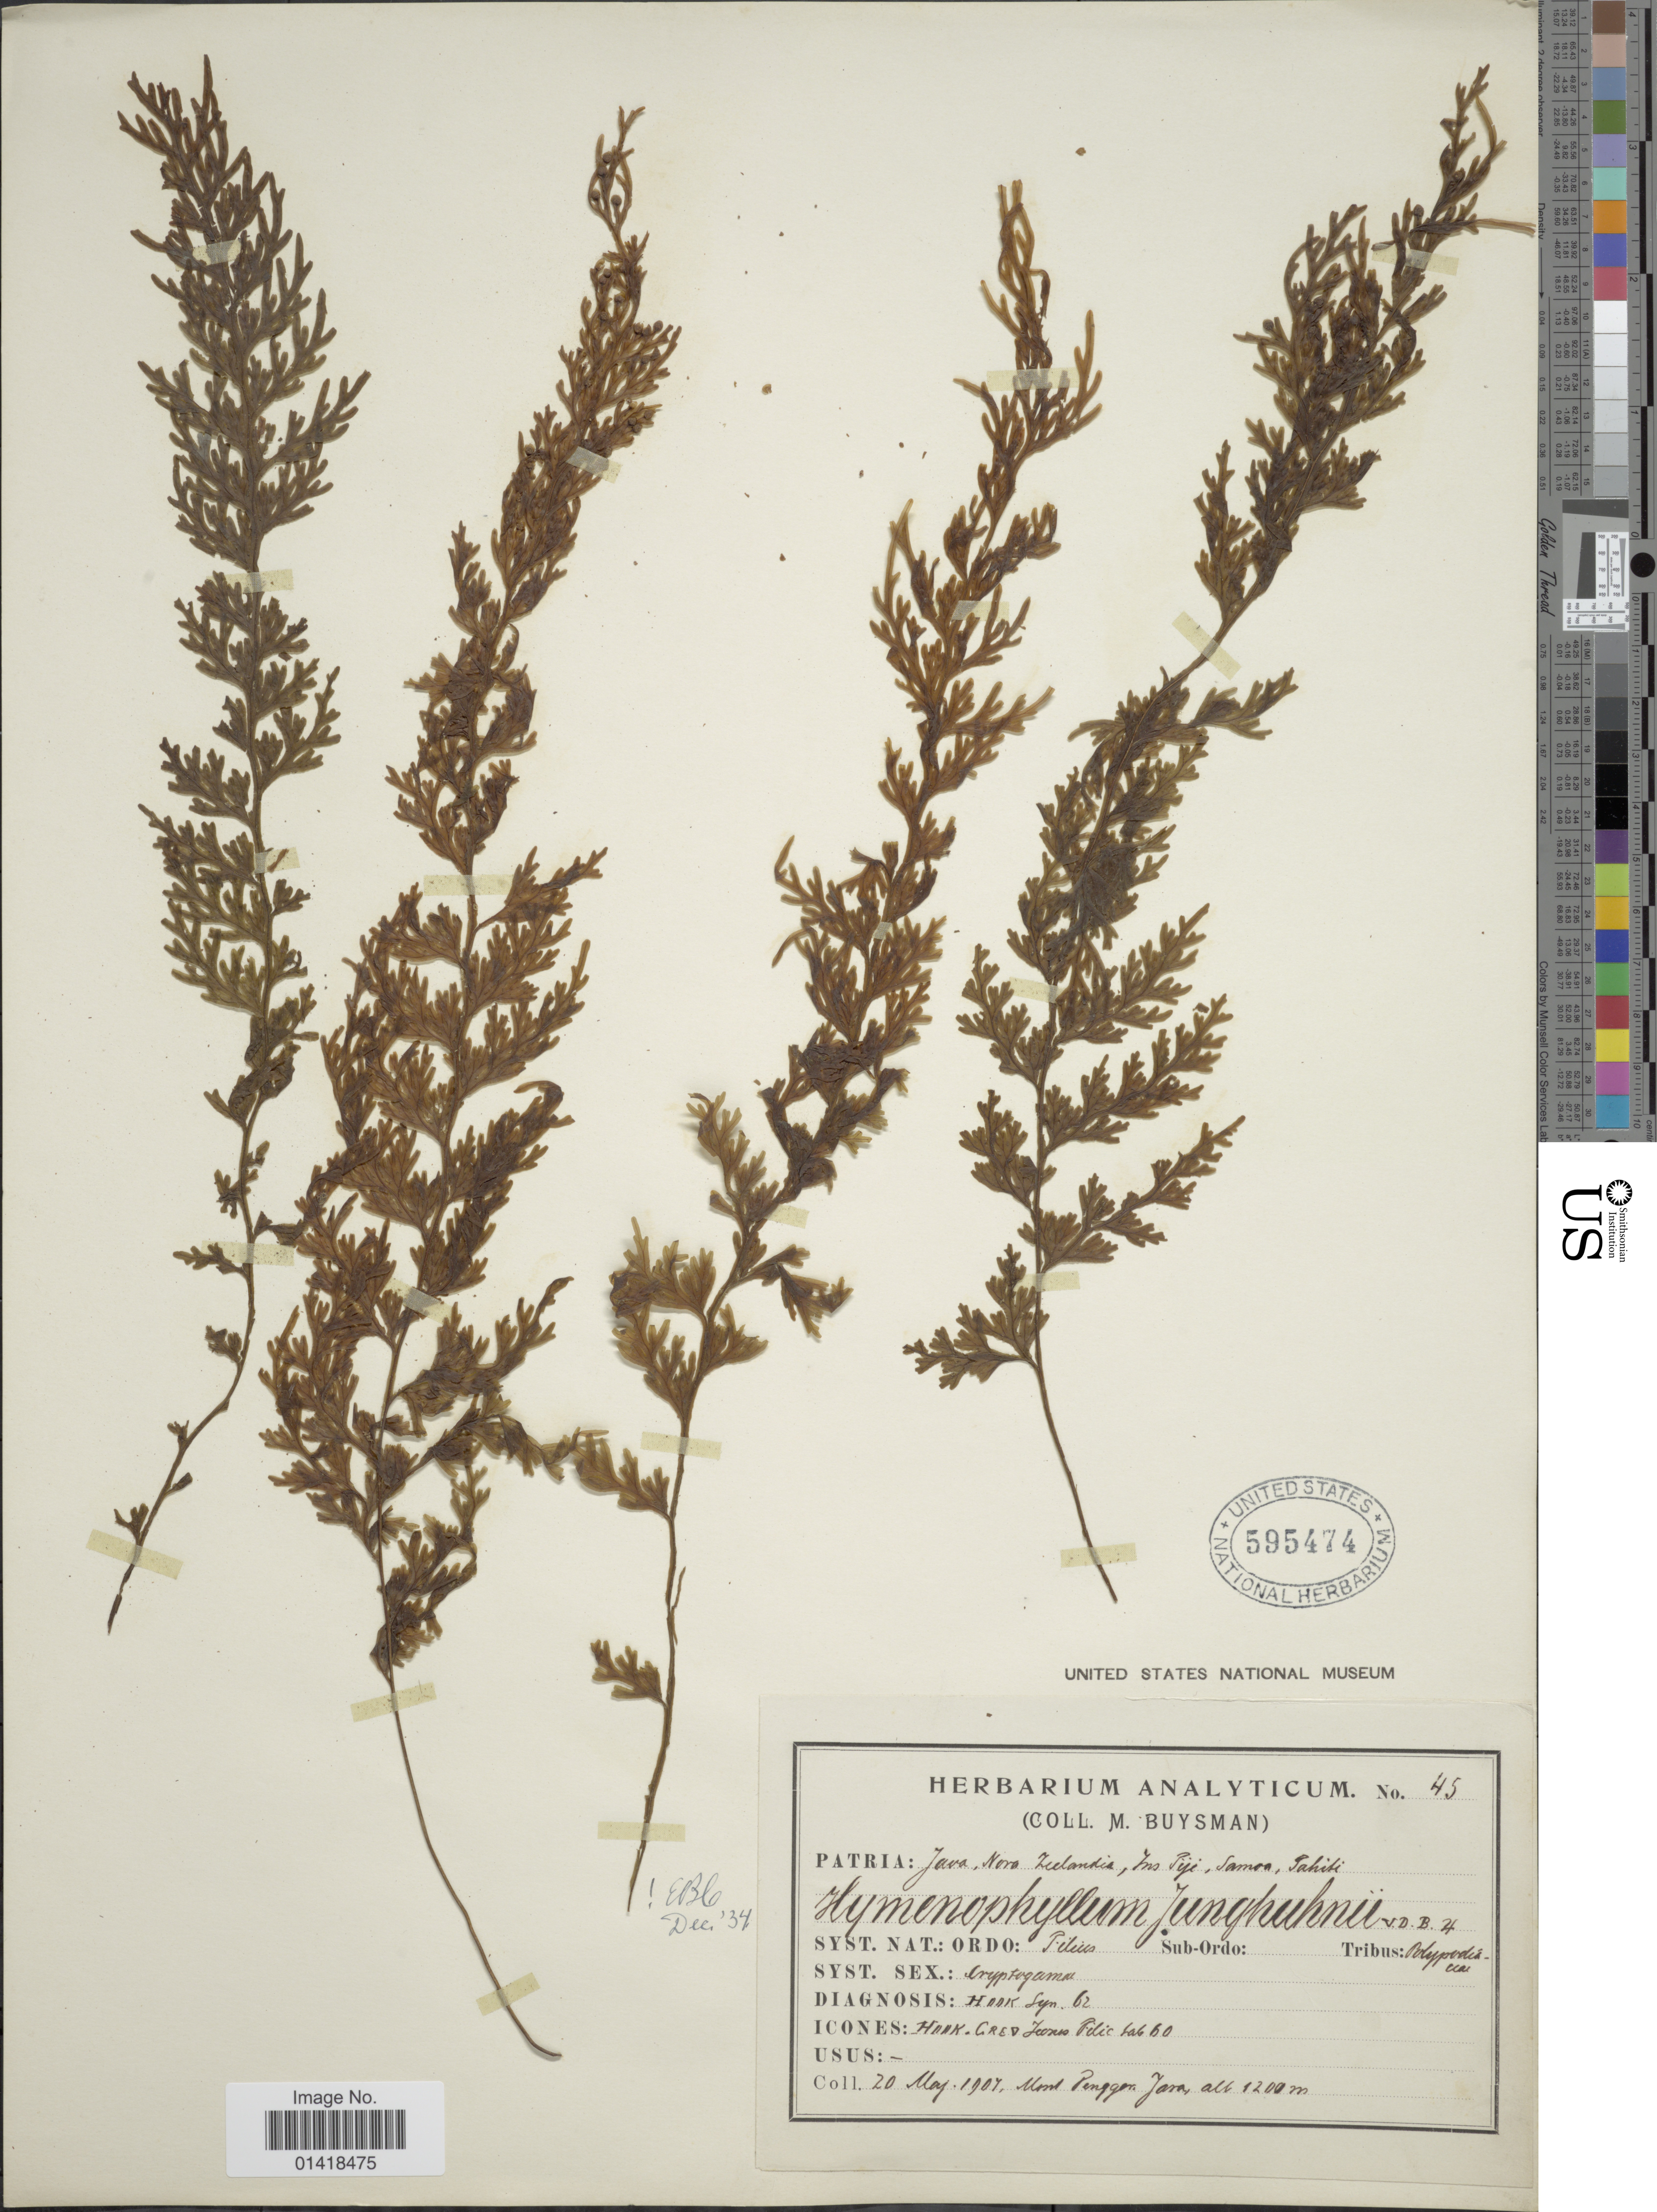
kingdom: Plantae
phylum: Tracheophyta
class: Polypodiopsida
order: Hymenophyllales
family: Hymenophyllaceae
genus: Hymenophyllum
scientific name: Hymenophyllum junghuhnii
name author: Bosch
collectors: M. Buysman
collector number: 45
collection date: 1907-05-20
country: Indonesia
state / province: Java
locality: Mont Pengger [interpreted]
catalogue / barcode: US 595474